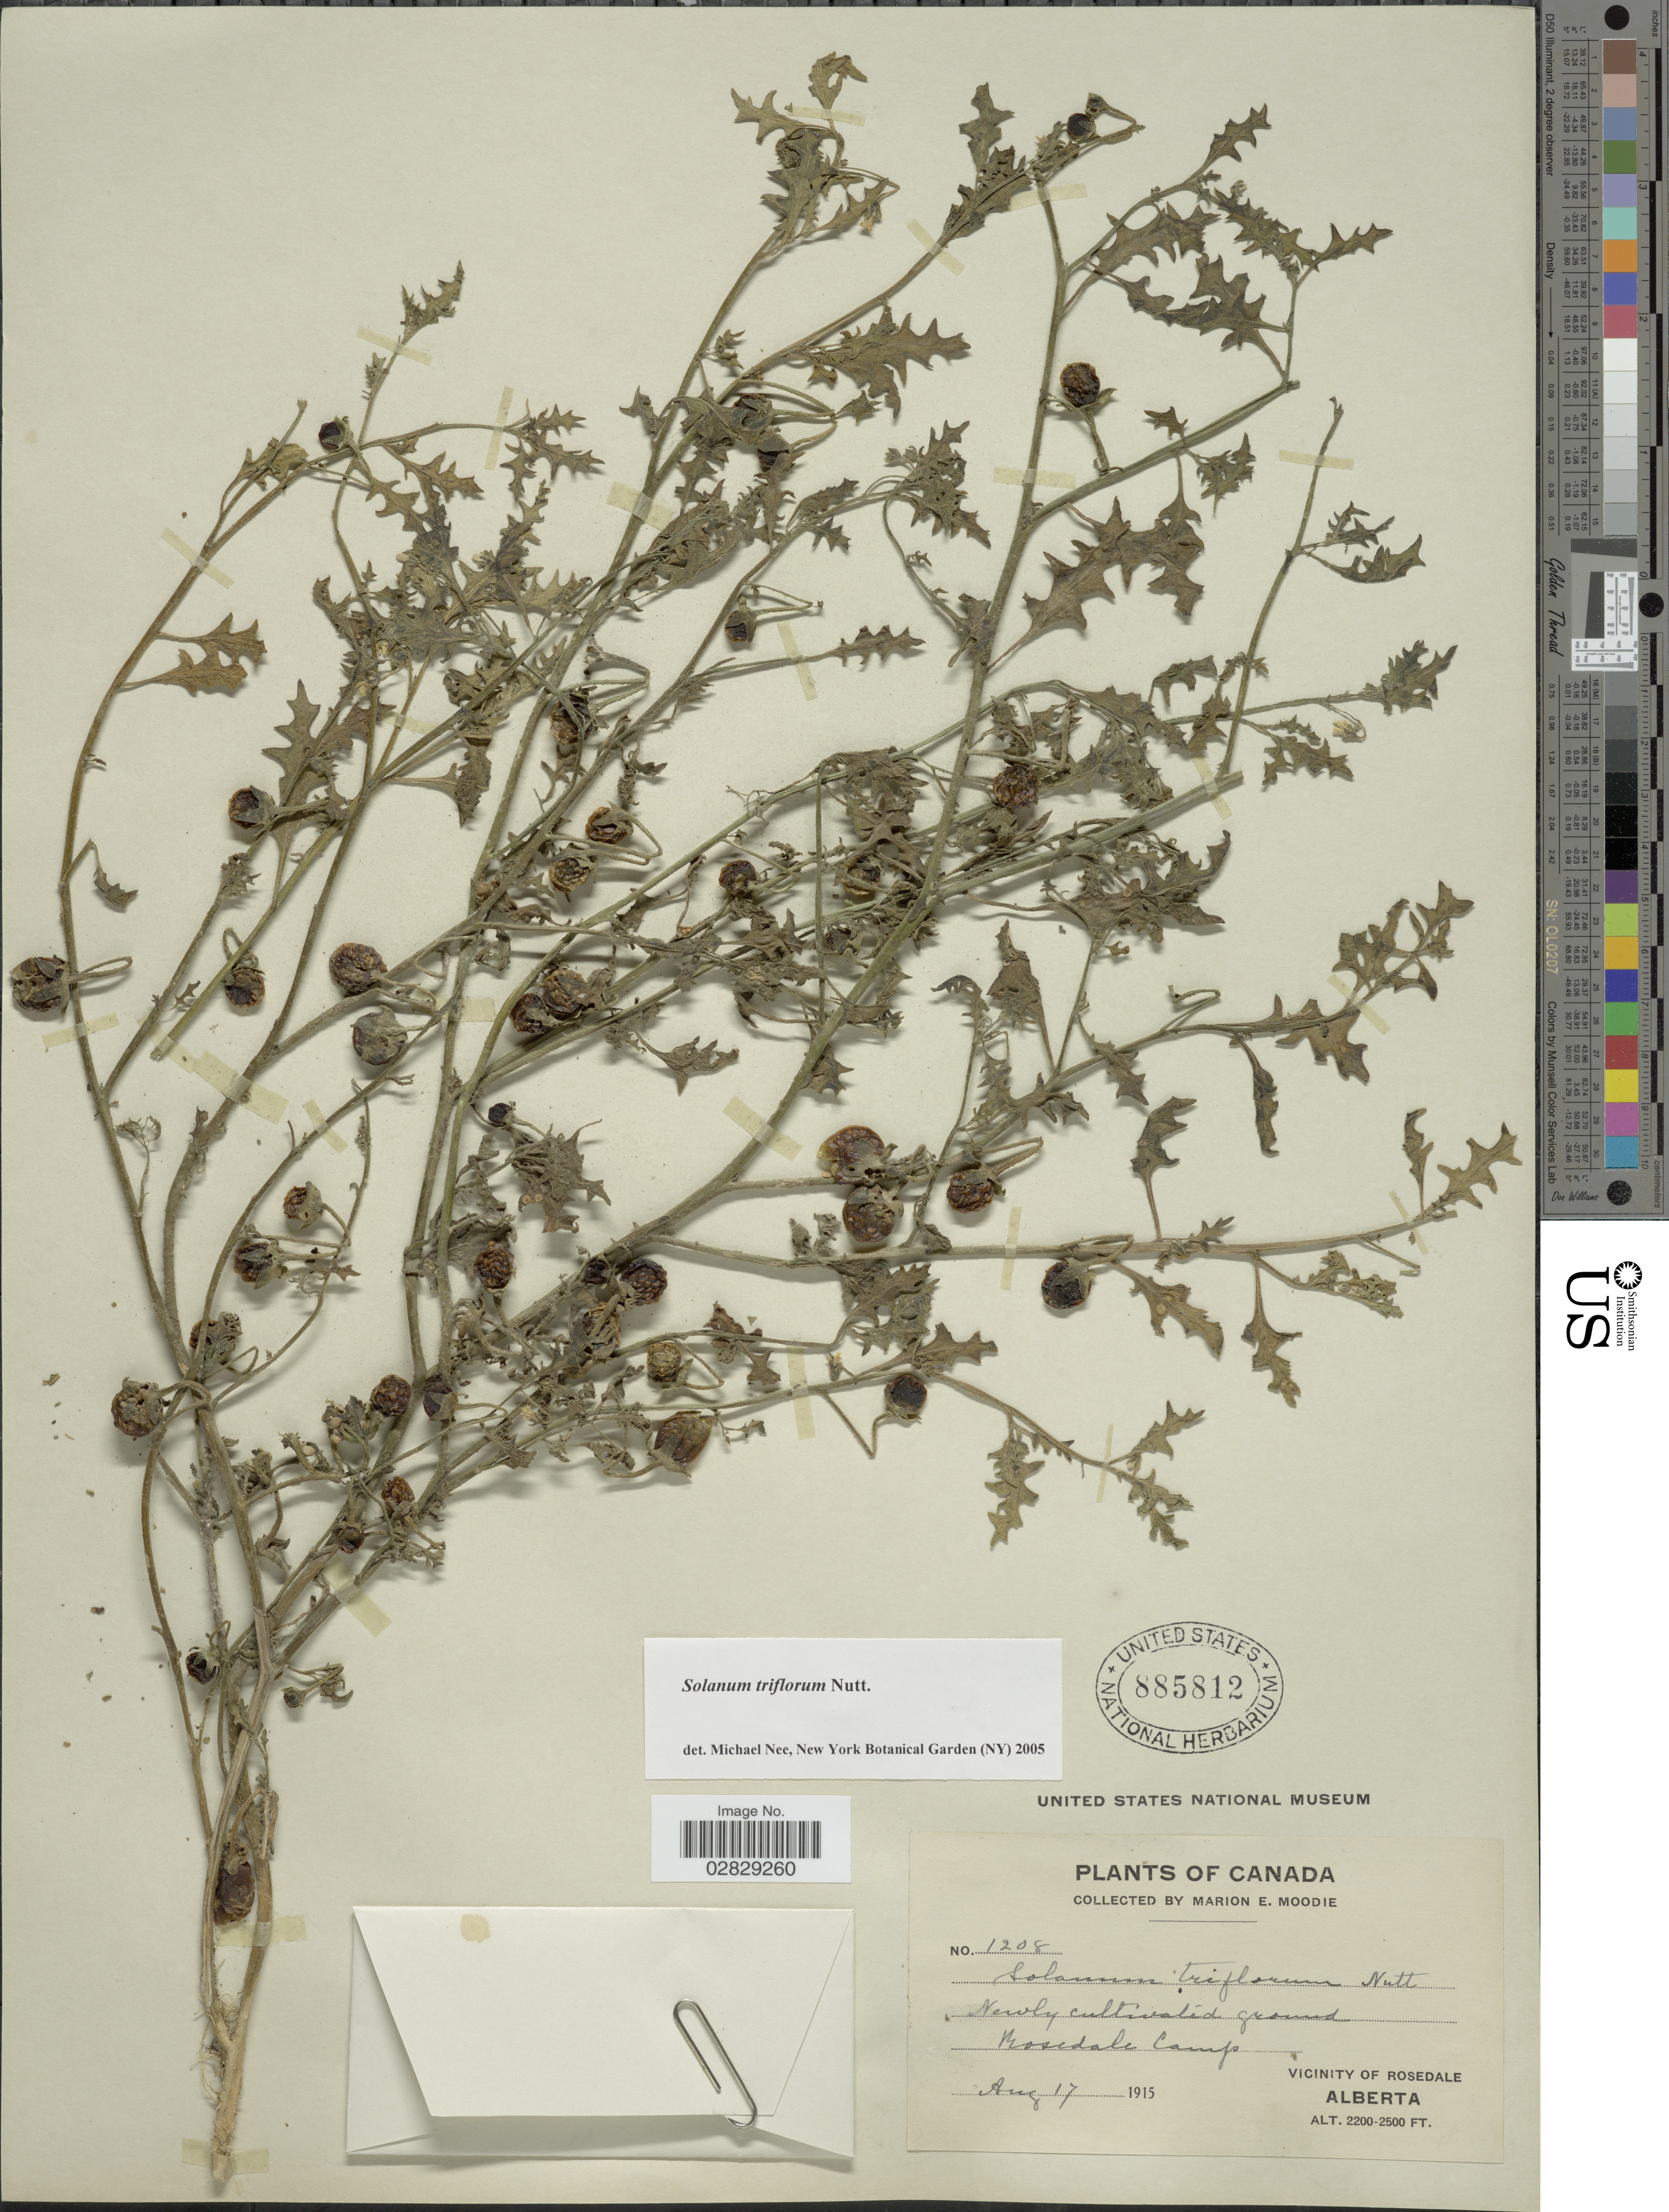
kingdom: Plantae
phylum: Tracheophyta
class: Magnoliopsida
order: Solanales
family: Solanaceae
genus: Solanum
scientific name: Solanum triflorum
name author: Nutt.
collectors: M. E. Moodie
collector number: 1208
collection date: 1915-08-17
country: Canada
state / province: Alberta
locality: Rosedale Camp. Vicinity of Rosedale.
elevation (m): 671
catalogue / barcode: US 885812